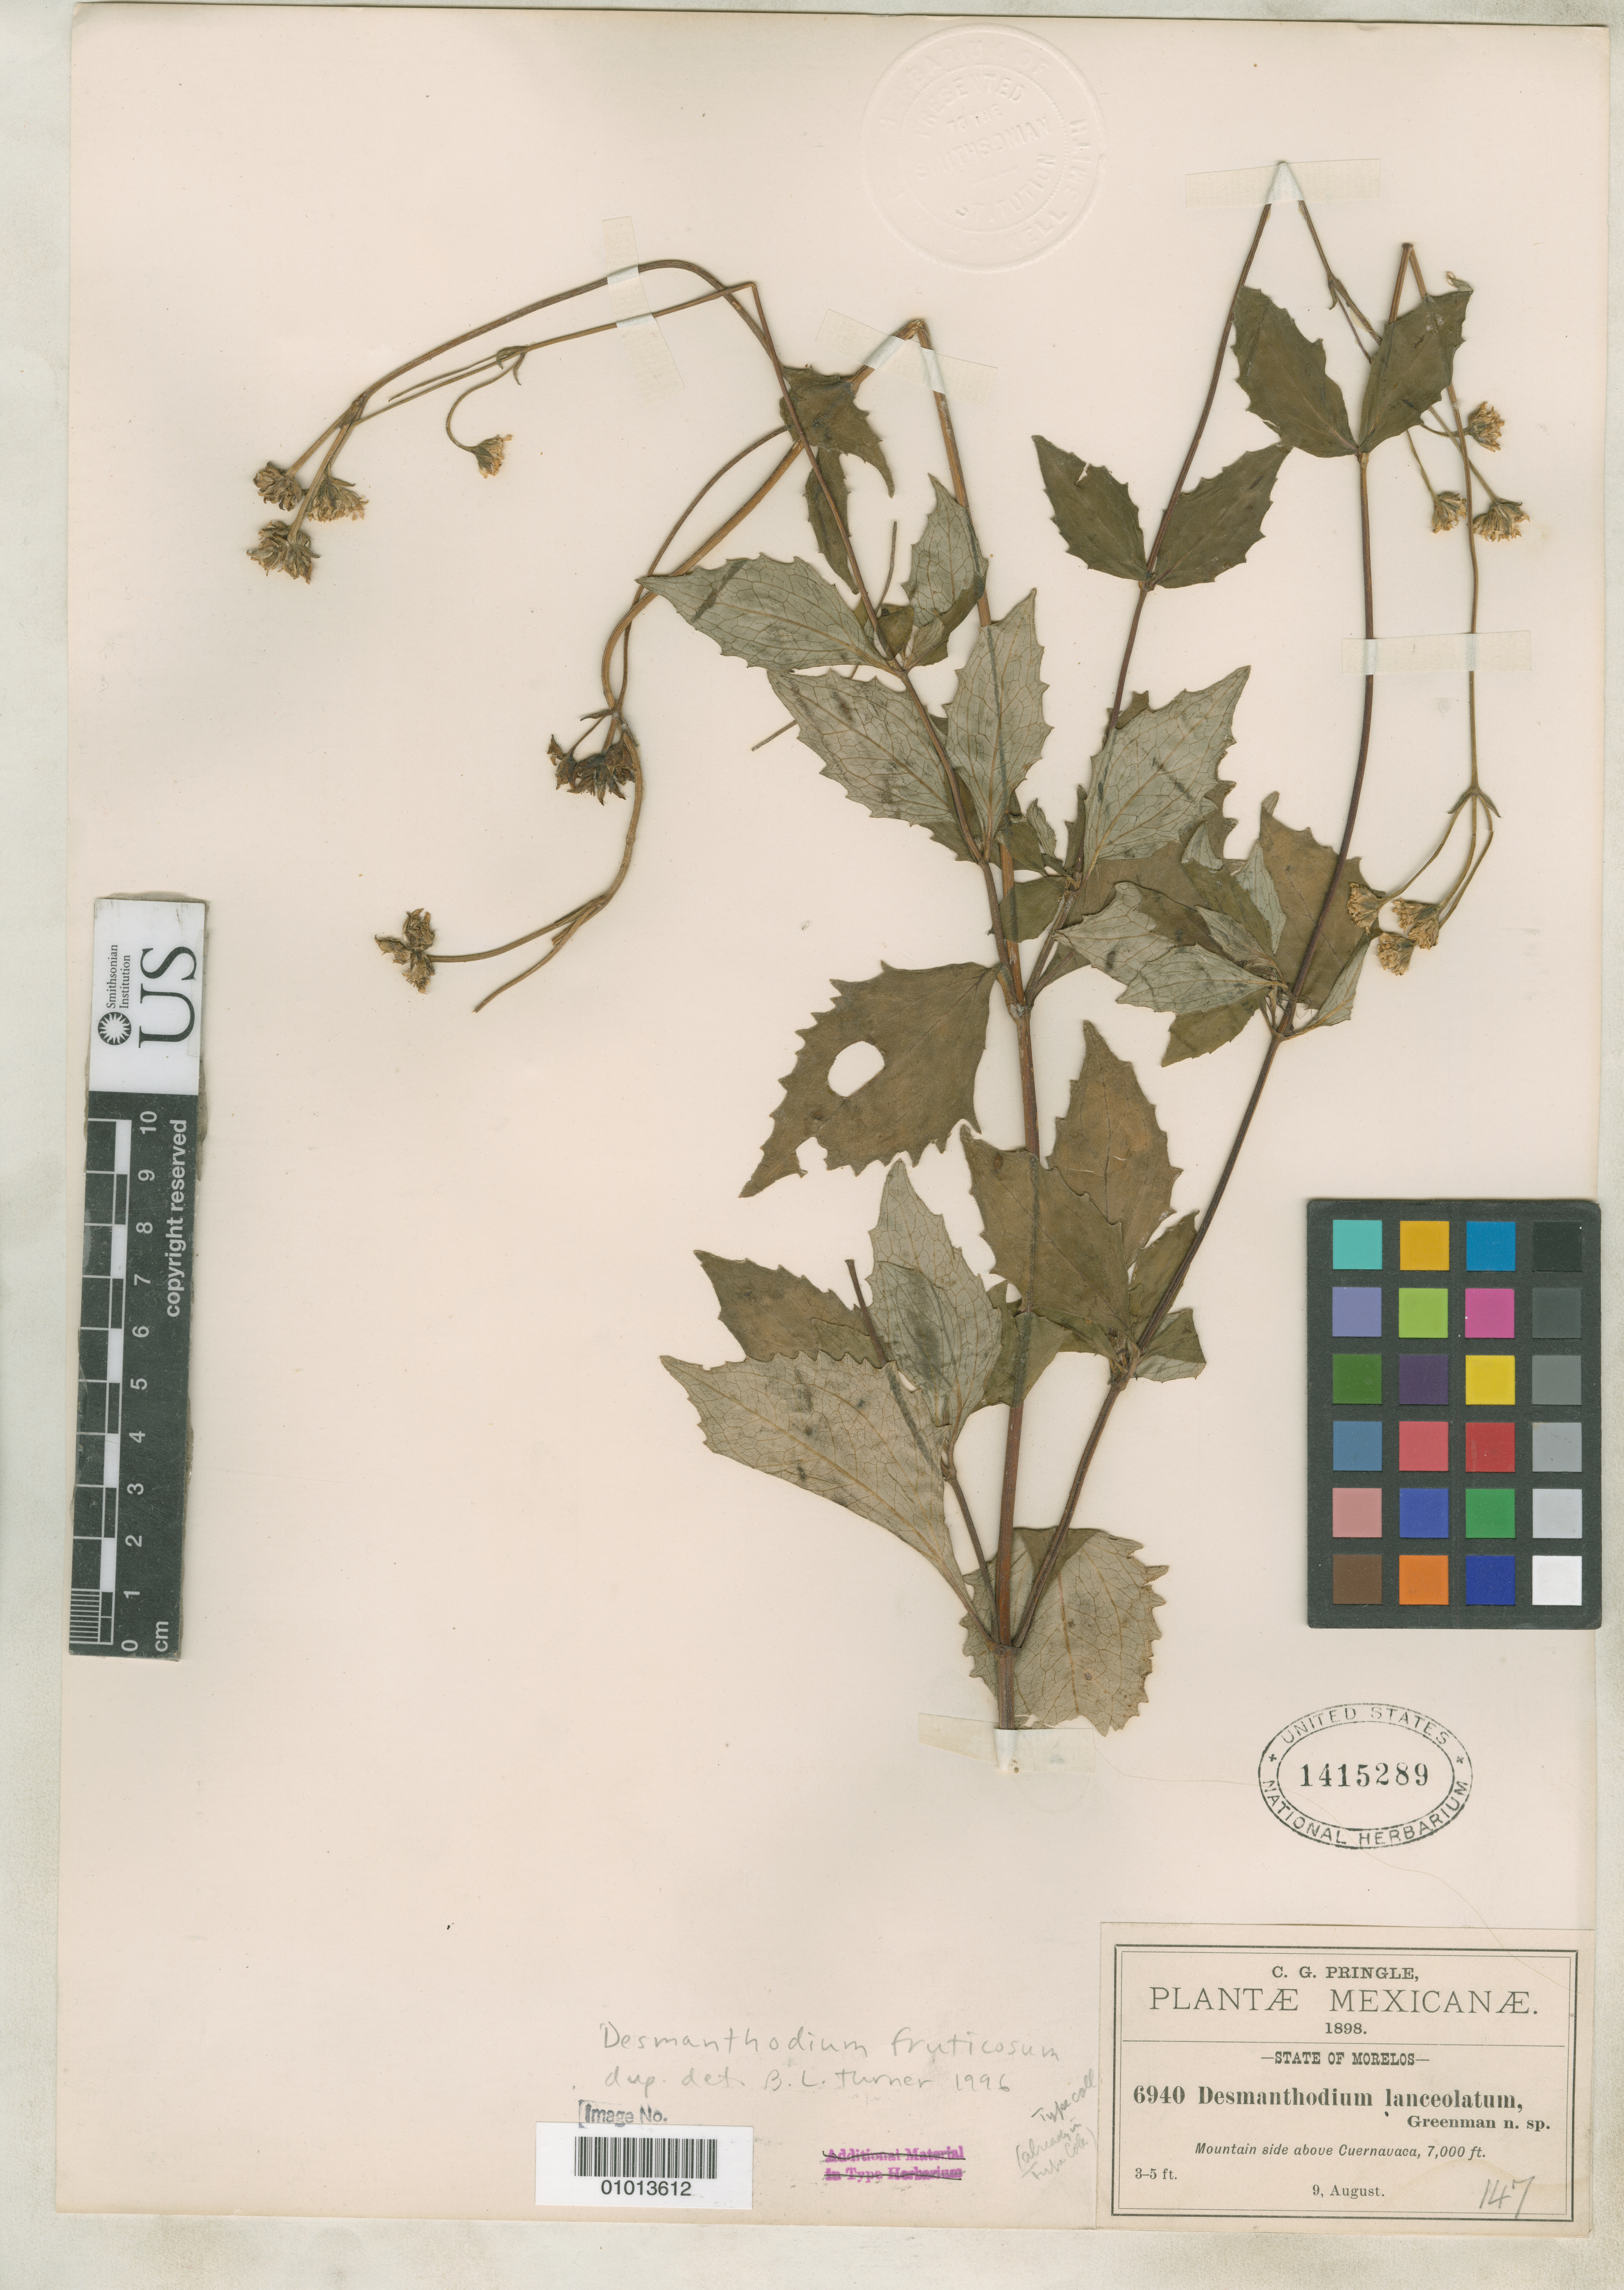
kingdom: Plantae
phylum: Tracheophyta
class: Magnoliopsida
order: Asterales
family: Asteraceae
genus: Desmanthodium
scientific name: Desmanthodium lanceolatum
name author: Greenm.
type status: Isotype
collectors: C. G. Pringle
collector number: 6940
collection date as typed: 09 Aug 1898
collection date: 1898-08-09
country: Mexico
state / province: Morelos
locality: Mountain side above Cuernavaca.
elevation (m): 2134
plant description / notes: Specimen ex John Donnell Smith herbarium.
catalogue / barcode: US 1415289